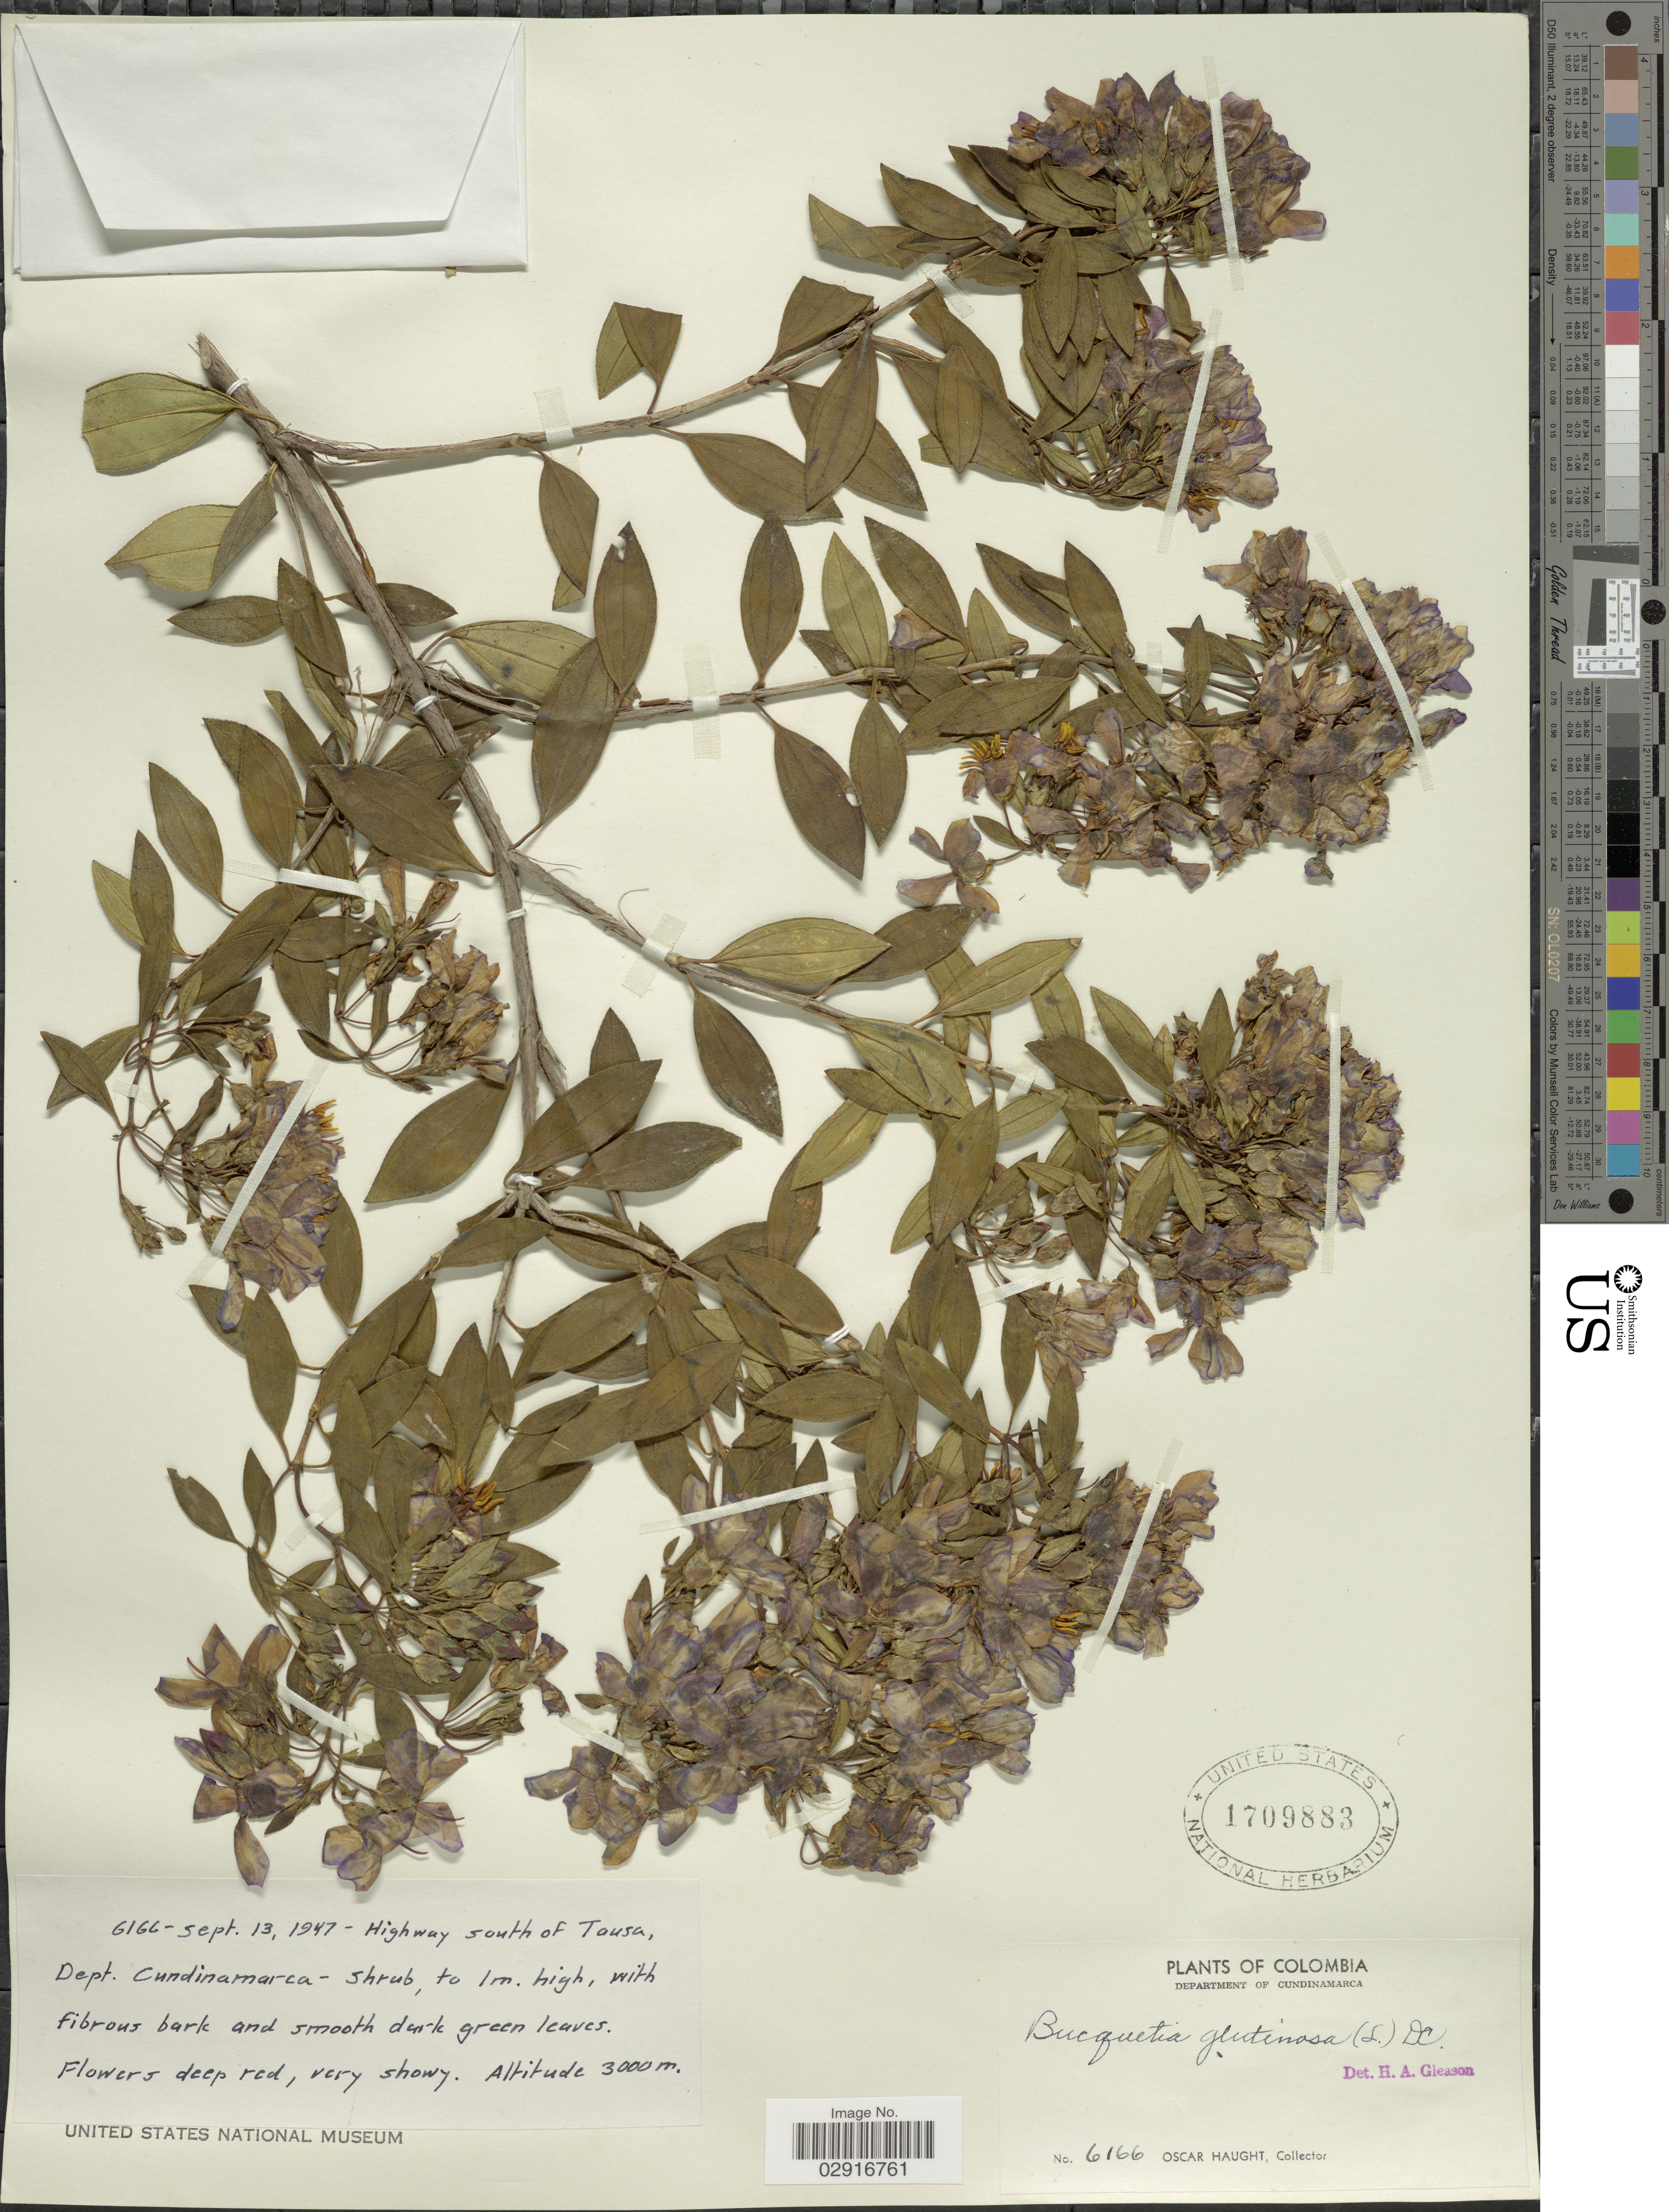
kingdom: Plantae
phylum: Tracheophyta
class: Magnoliopsida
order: Myrtales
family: Melastomataceae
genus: Bucquetia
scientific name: Bucquetia glutinosa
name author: DC.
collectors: O. Haught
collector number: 6166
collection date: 1947-09-13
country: Colombia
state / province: Cundinamarca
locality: Department of Cundinamarca. Highway south of Tausa.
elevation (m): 3000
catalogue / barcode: US 1709883